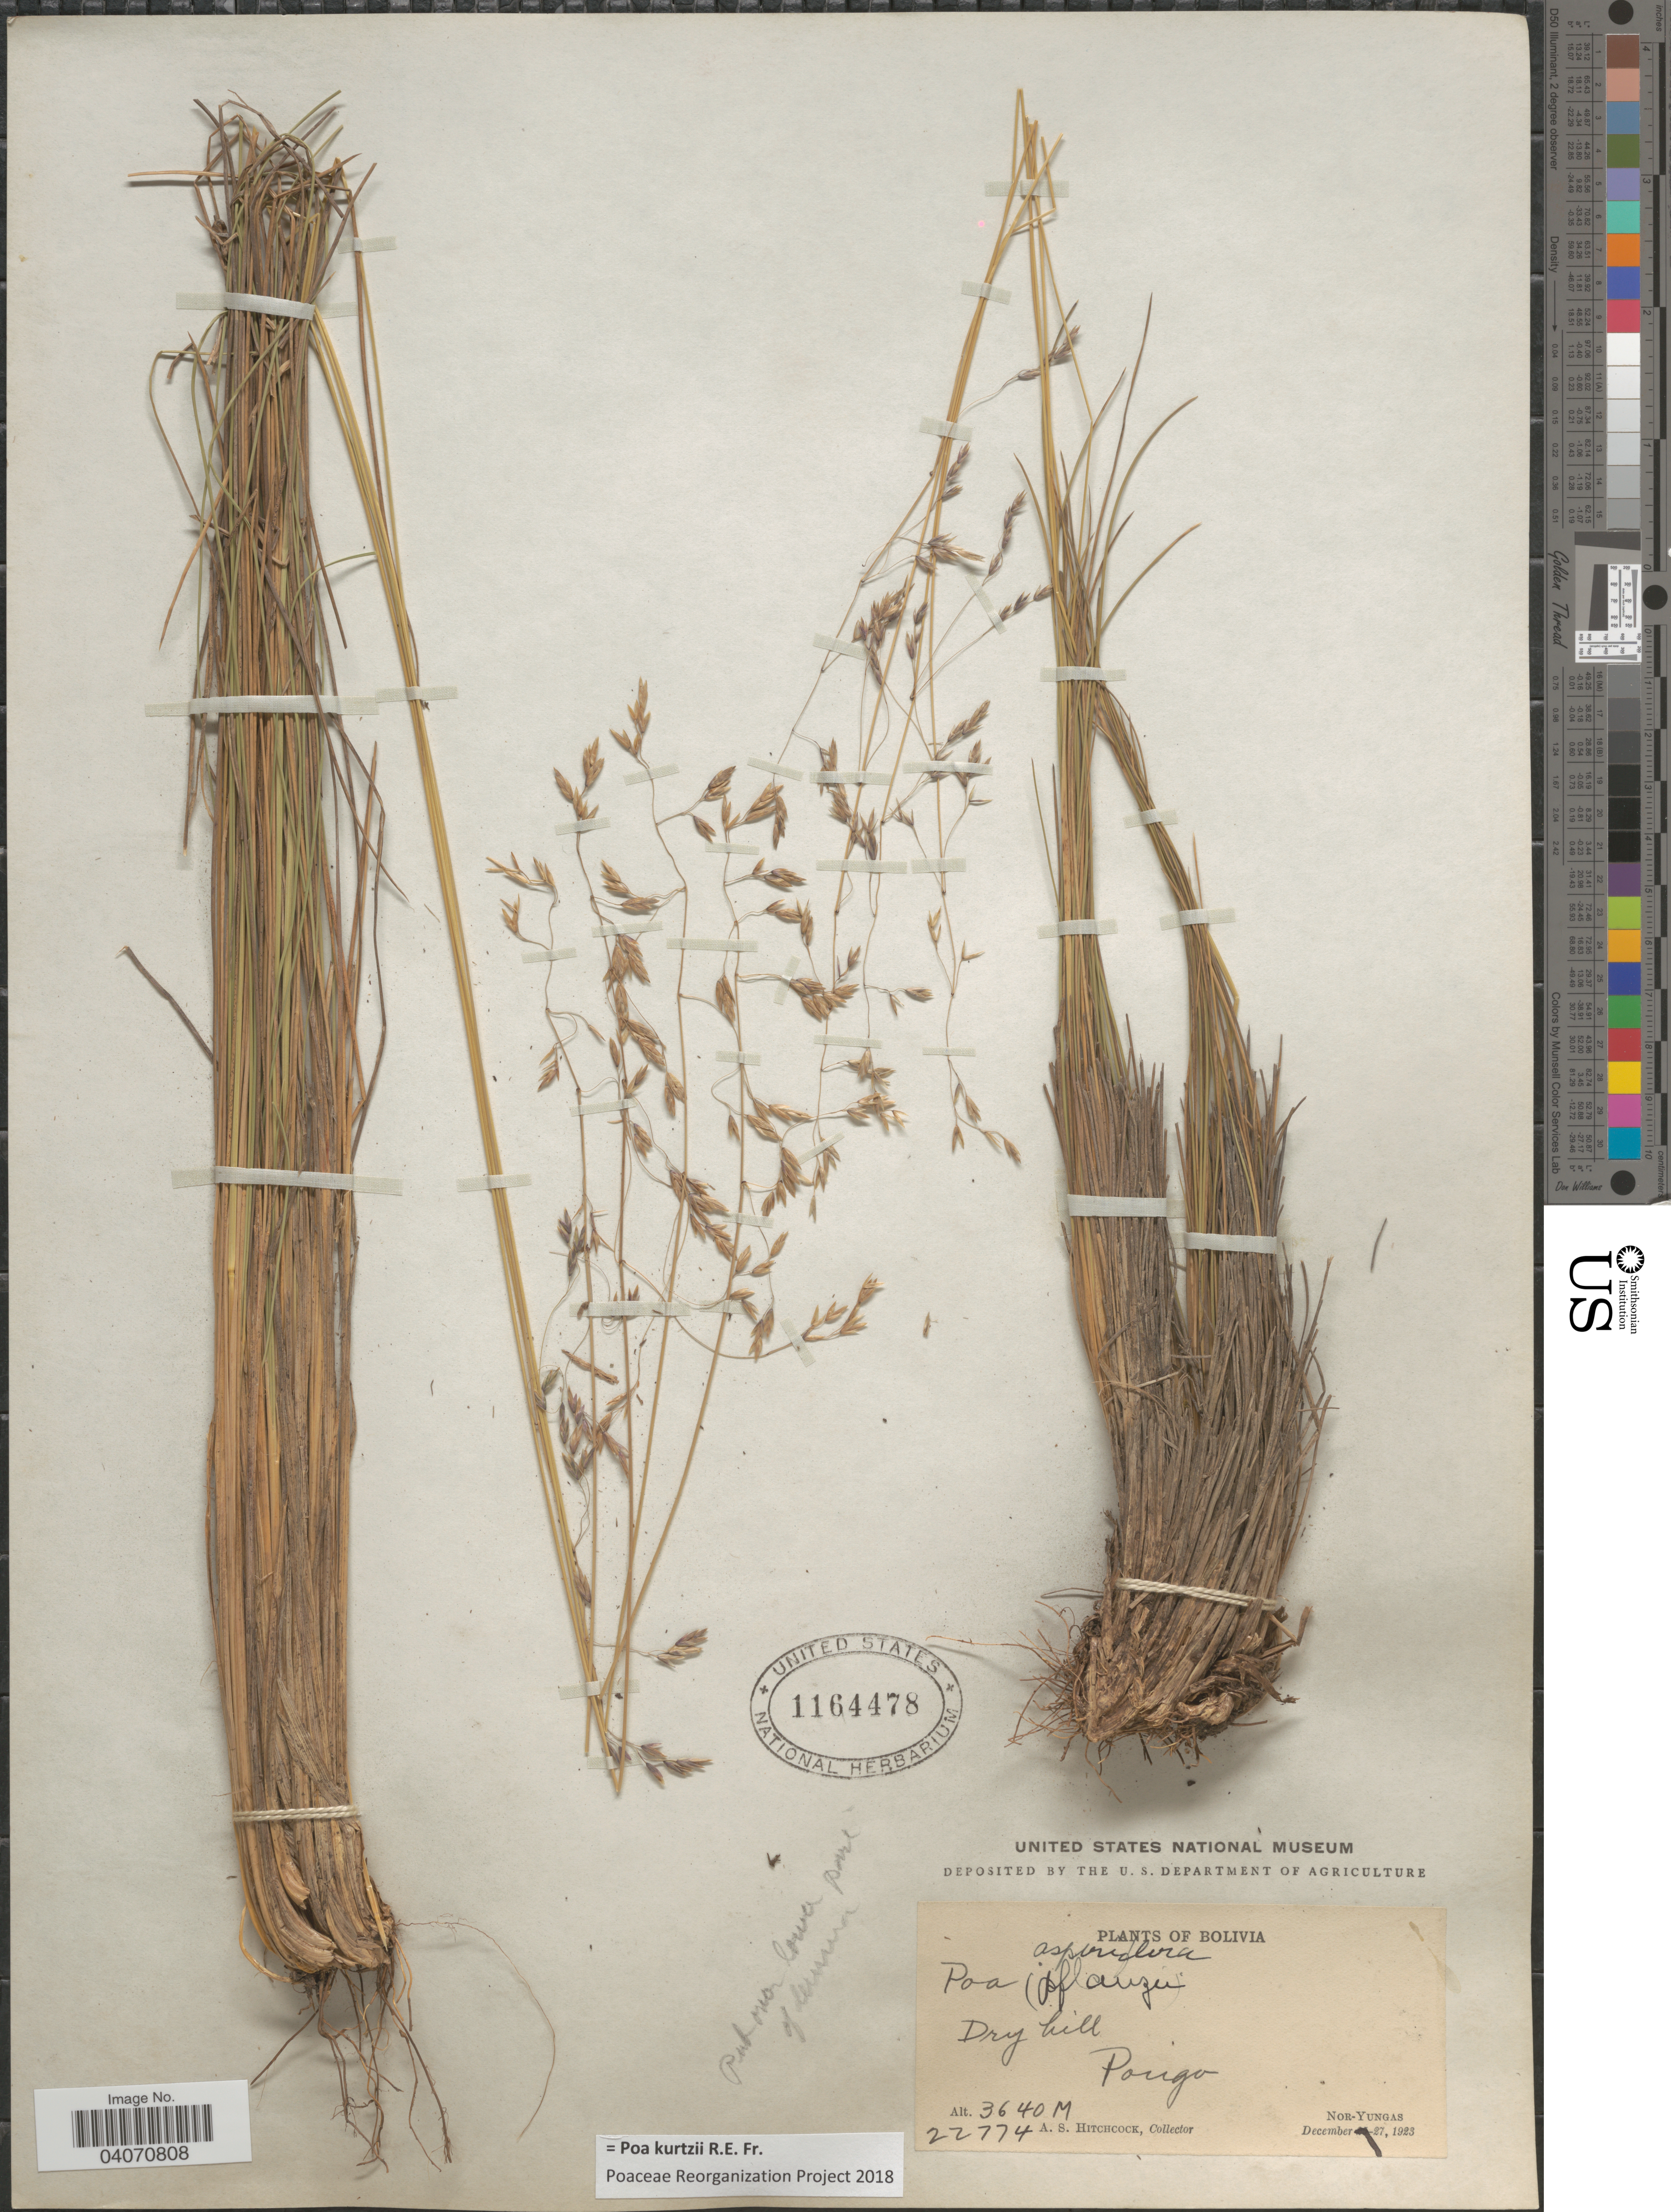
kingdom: Plantae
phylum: Tracheophyta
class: Liliopsida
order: Poales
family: Poaceae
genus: Poa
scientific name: Poa kurtzii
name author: R.E. Fr.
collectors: A. S. Hitchcock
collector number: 22774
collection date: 1923-12-27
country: Bolivia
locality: Dry hill. Pongo. Nor-Yungas.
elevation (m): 3640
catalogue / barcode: US 1164478